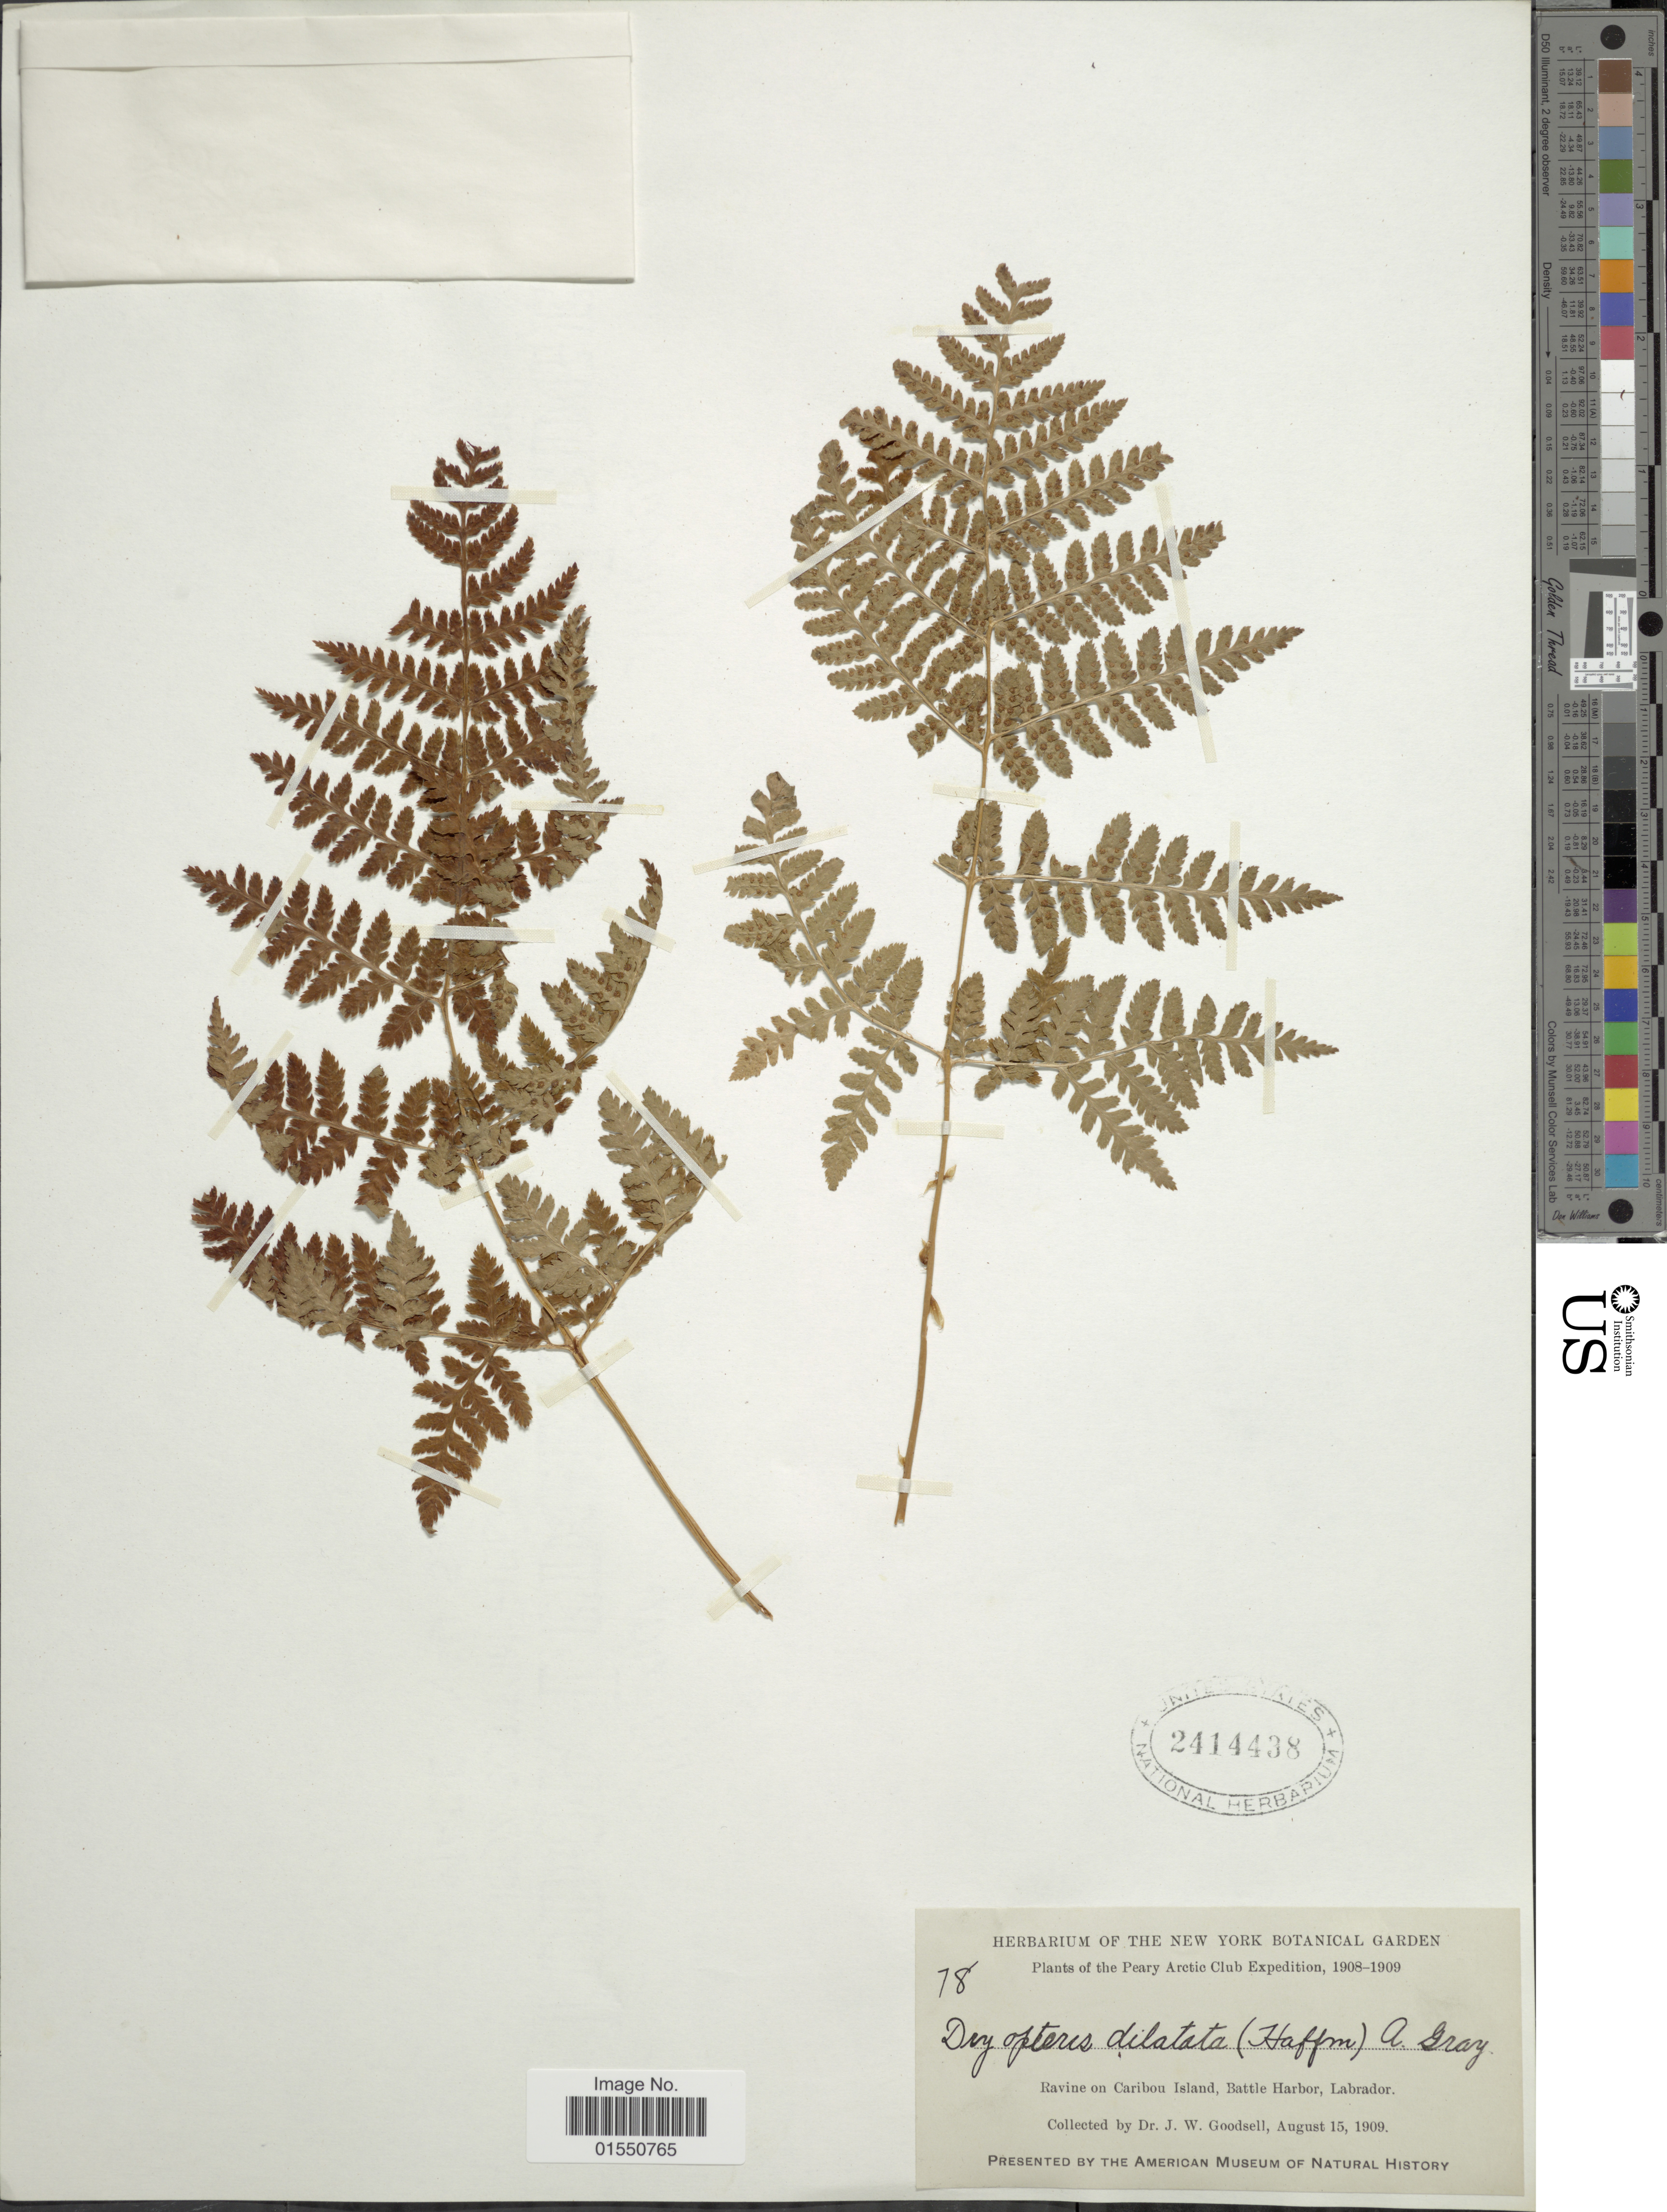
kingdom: Plantae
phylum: Tracheophyta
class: Polypodiopsida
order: Polypodiales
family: Dryopteridaceae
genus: Dryopteris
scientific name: Dryopteris expansa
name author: (C. Presl) Fraser-Jenk. & Jermy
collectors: J. Goodsell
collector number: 78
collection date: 1909-08-15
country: Canada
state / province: Newfoundland and Labrador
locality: Ravine on Caribou Island, Battle Harbor, Labrador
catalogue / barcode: US 2414438